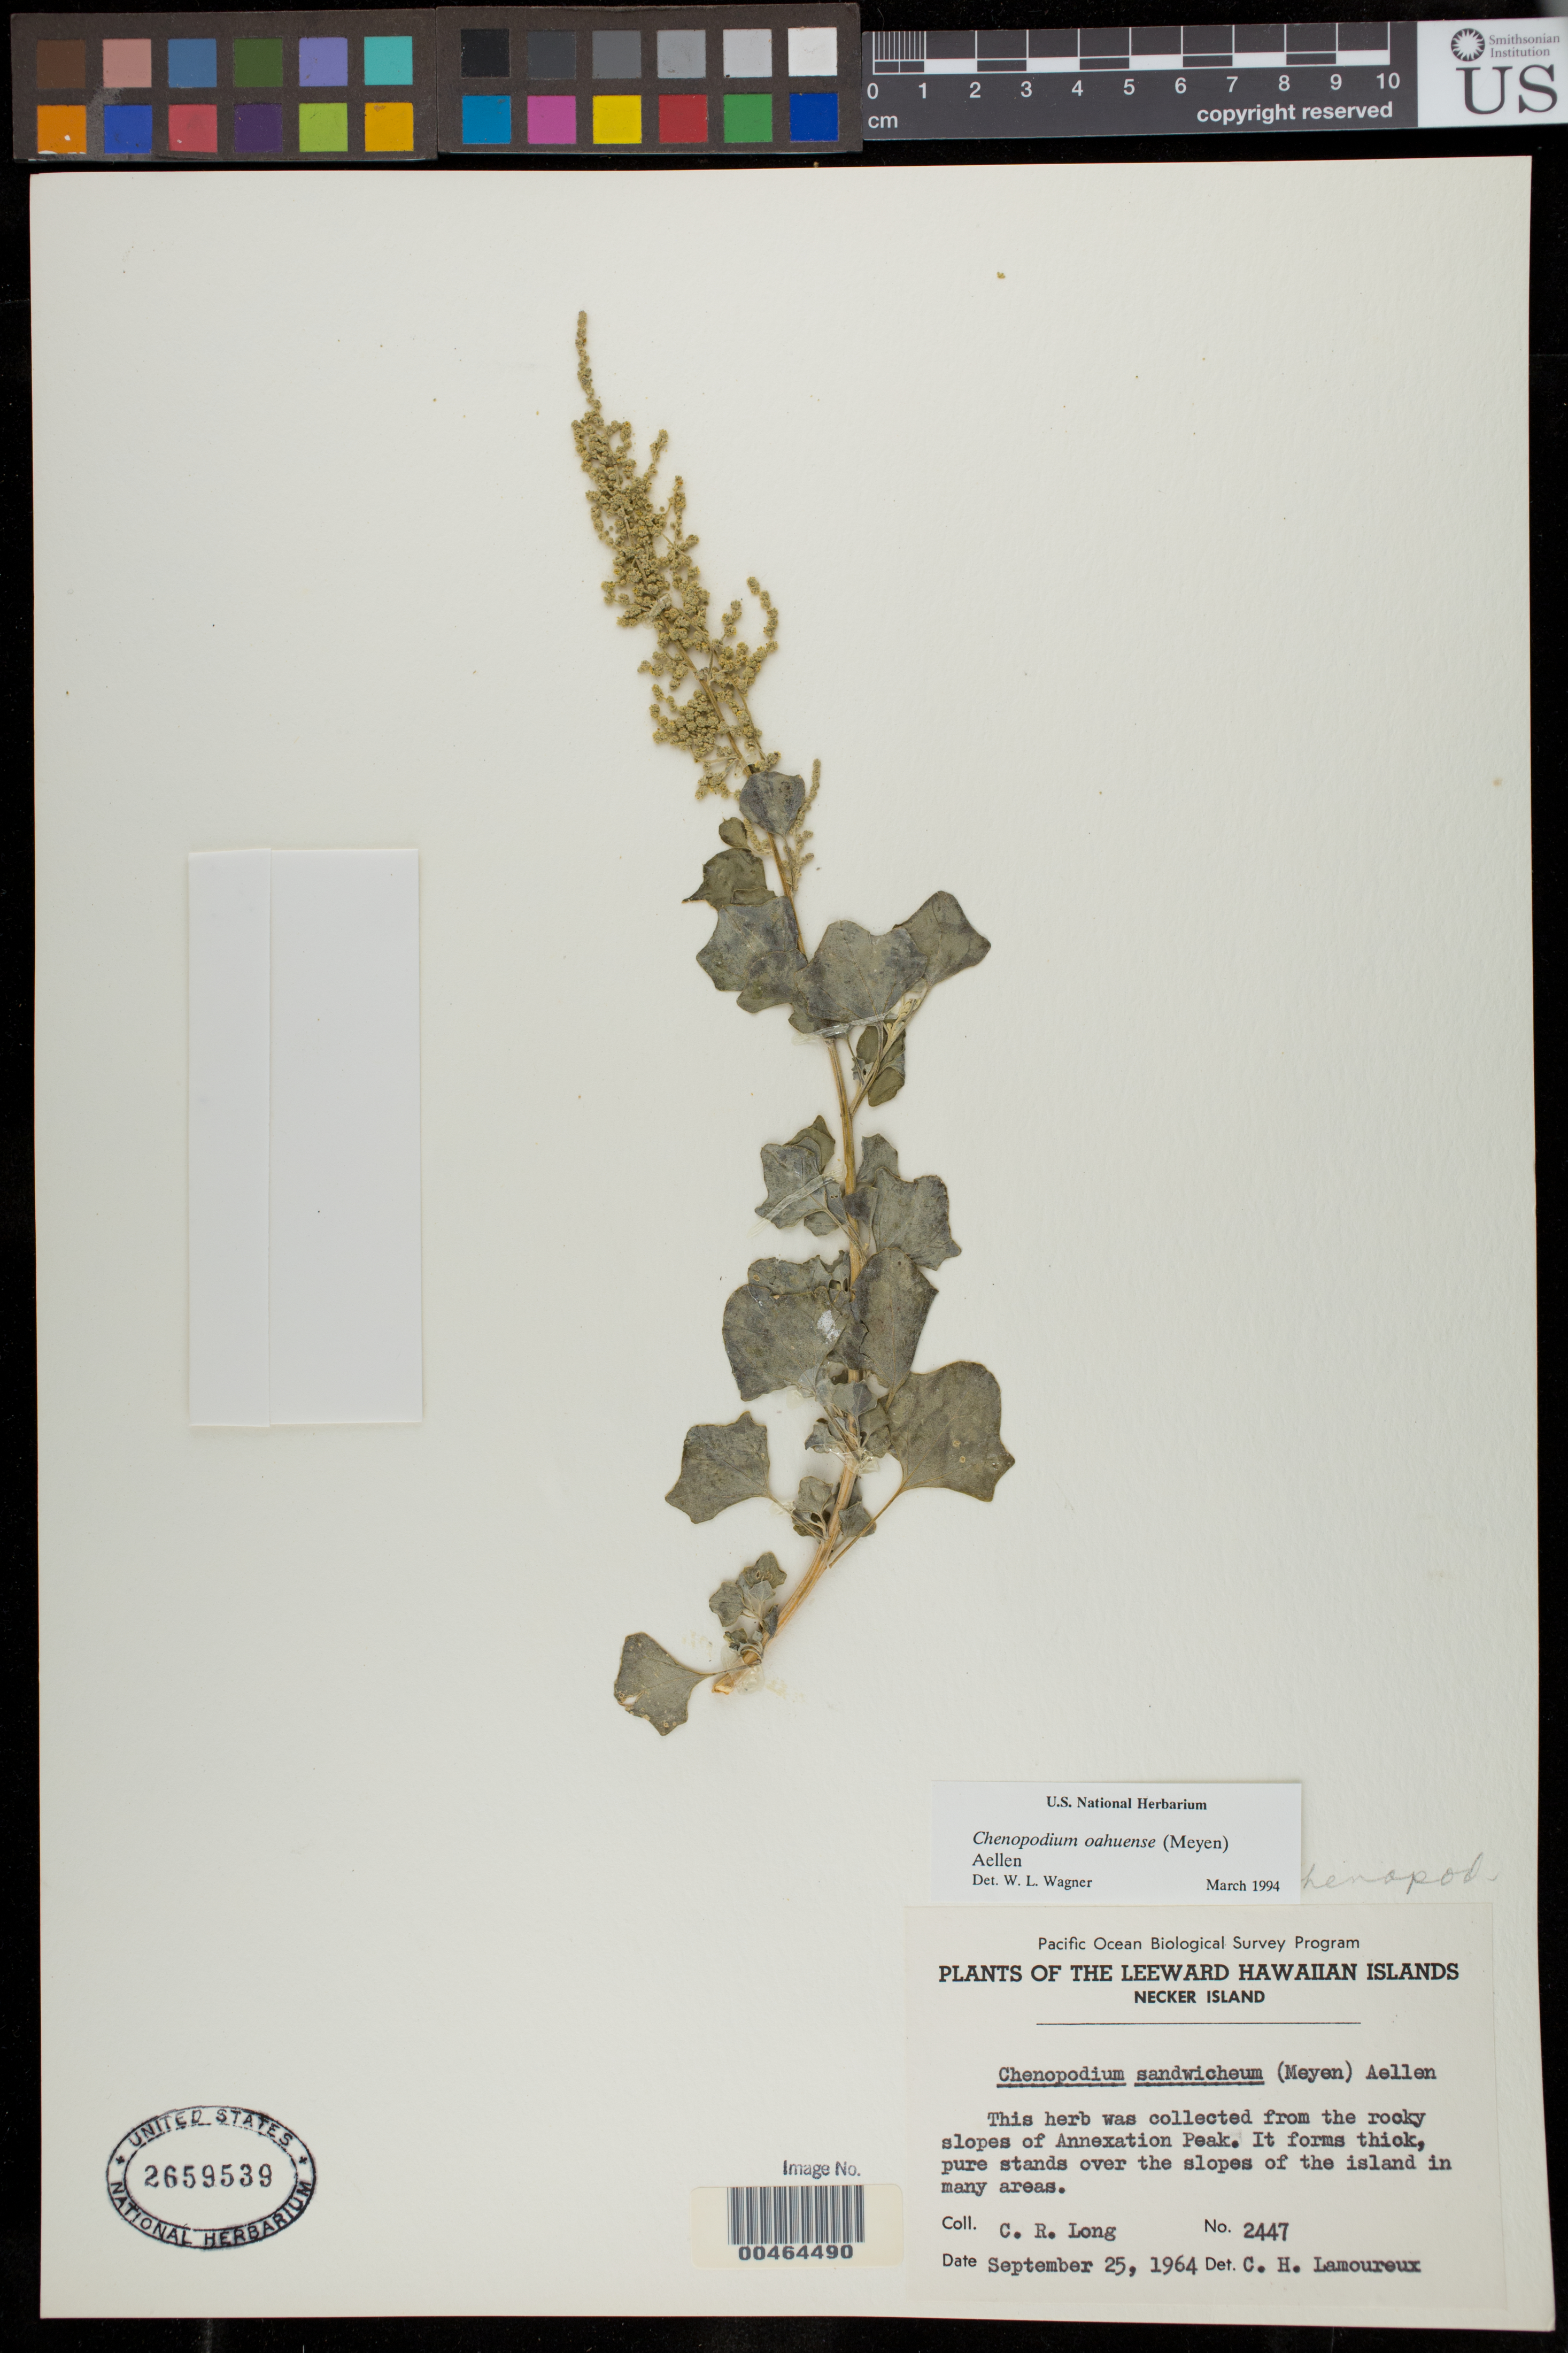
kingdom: Plantae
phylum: Tracheophyta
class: Magnoliopsida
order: Caryophyllales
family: Amaranthaceae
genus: Chenopodium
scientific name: Chenopodium oahuense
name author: (Meyen) Aellen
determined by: Wagner, W. L., (BOT), Smithsonian Institution - National Museum of Natural History (UNITED STATES)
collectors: C. Long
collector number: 2447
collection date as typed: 25 Sep 1964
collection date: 1964-09-25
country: United States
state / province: Hawaii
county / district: Honolulu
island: Necker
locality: From the rocky slopes of Annexation Peak.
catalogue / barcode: US 2659539